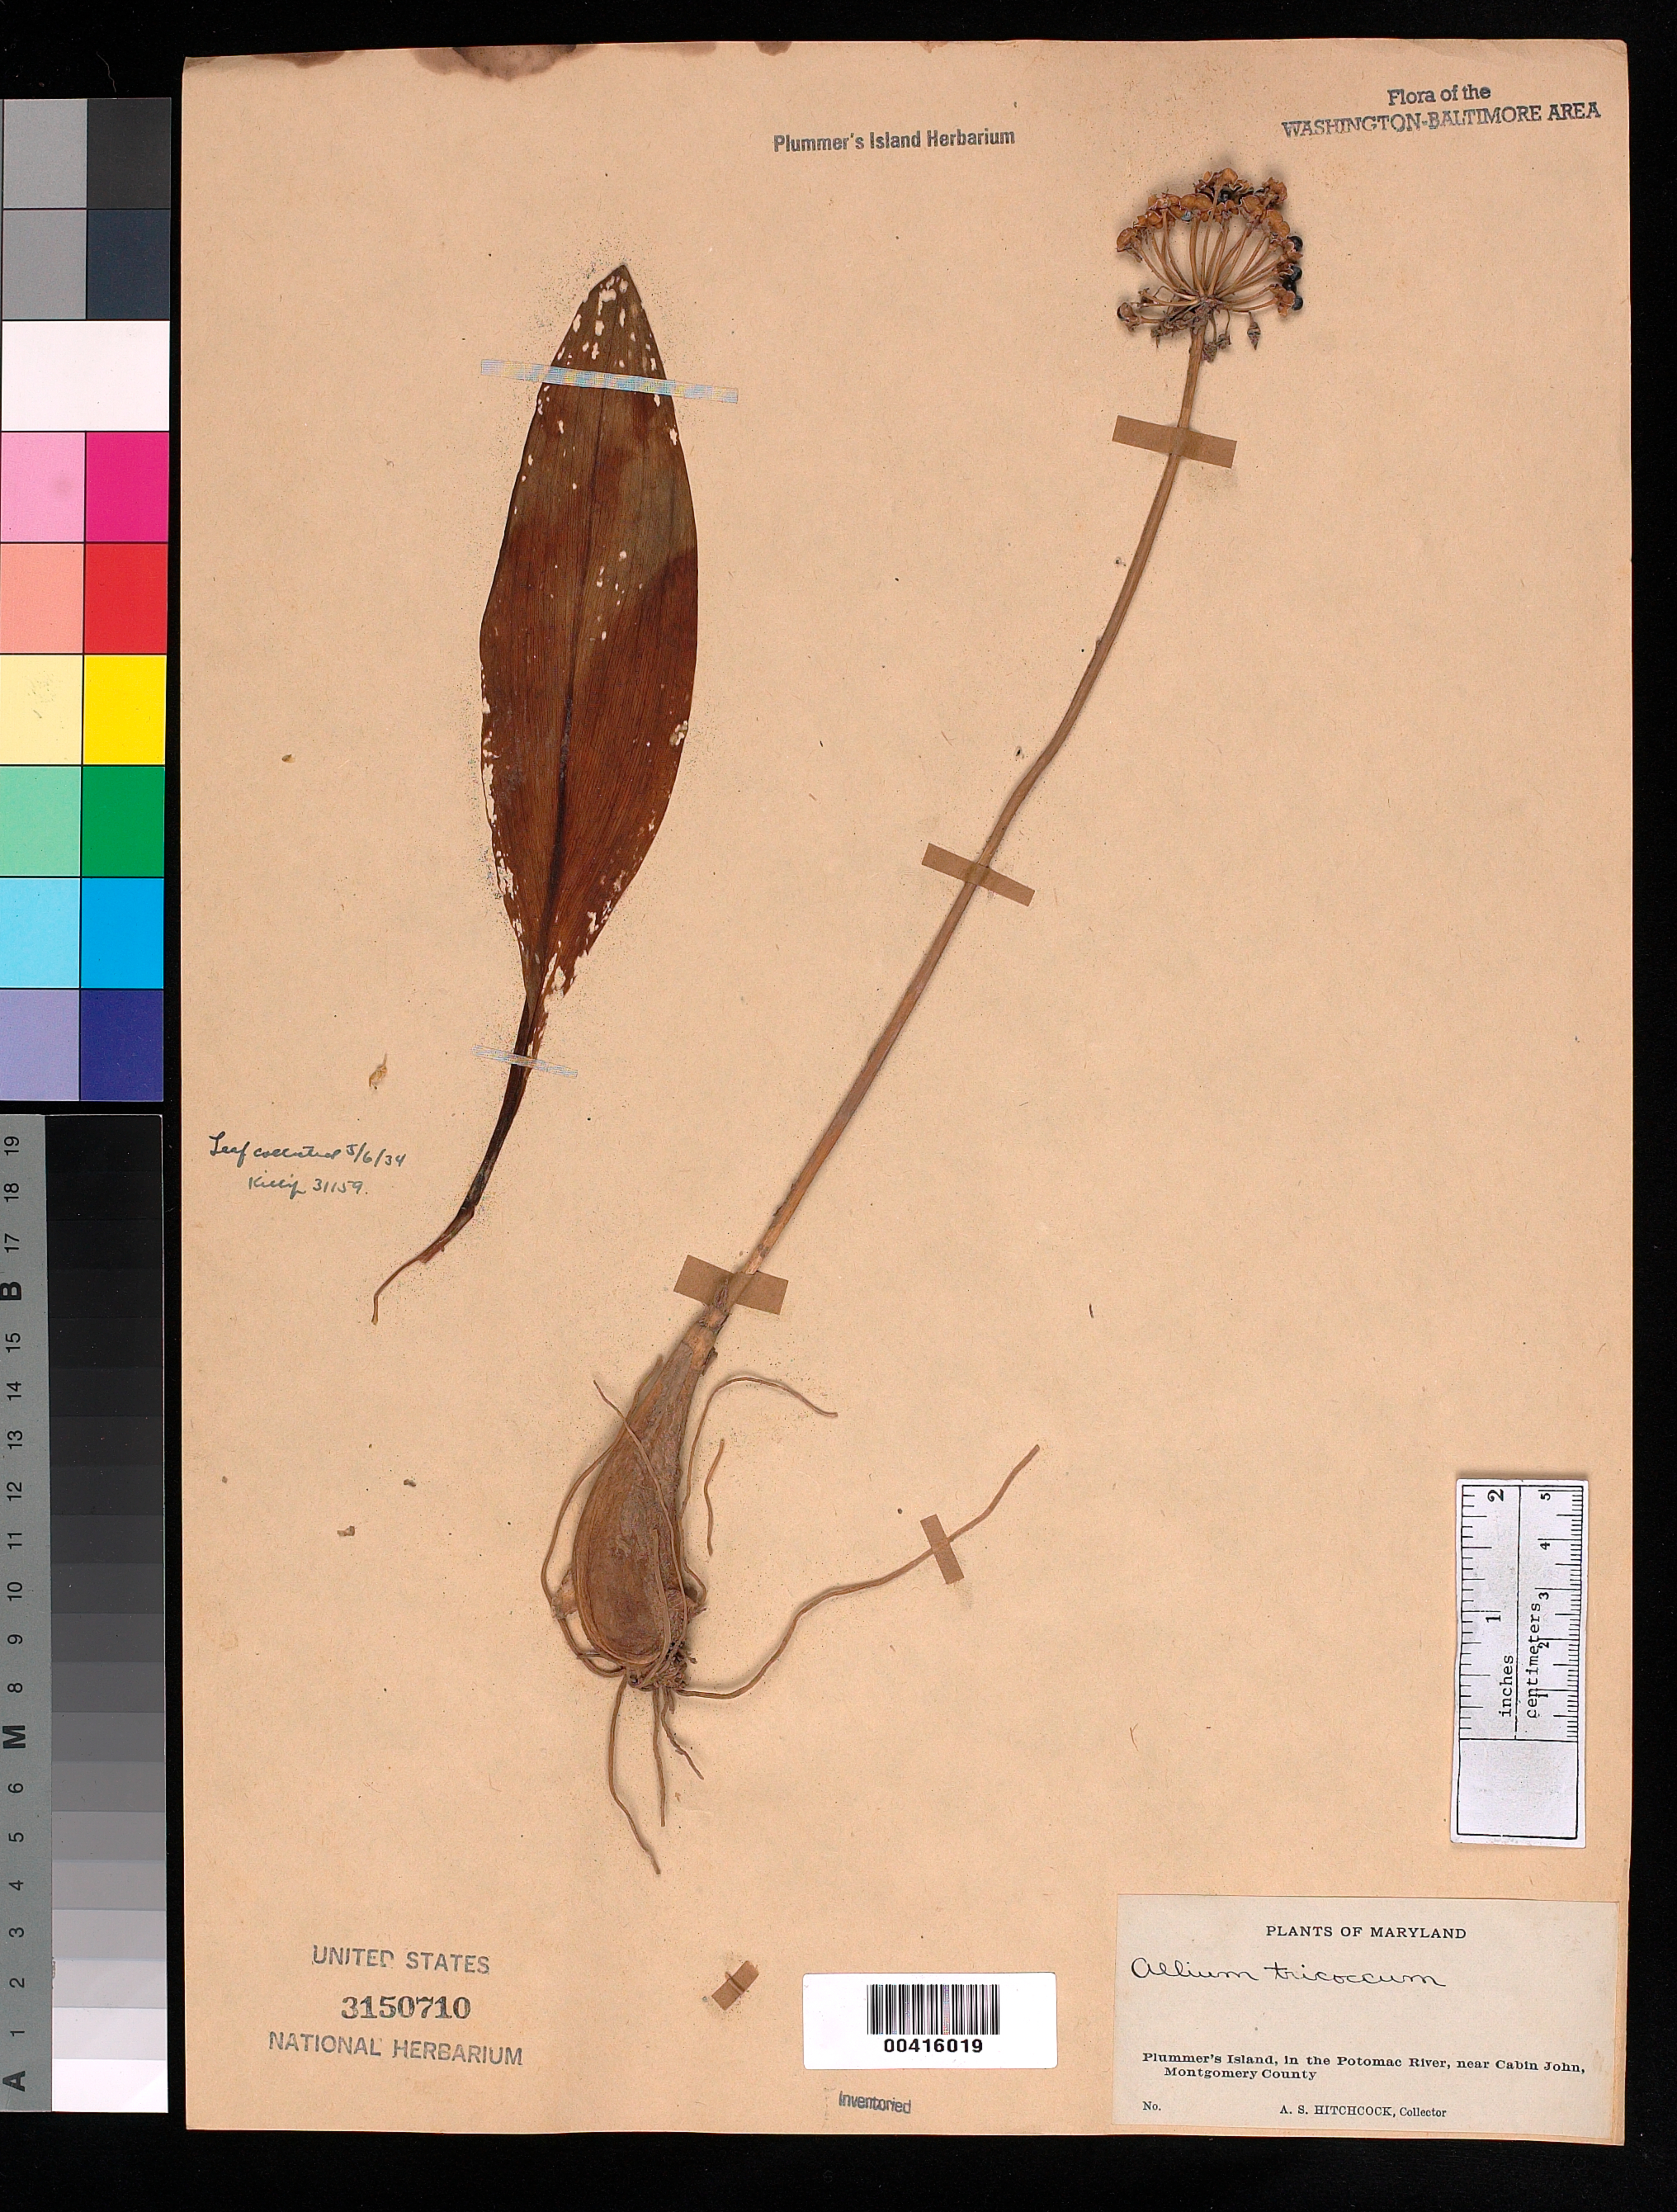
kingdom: Plantae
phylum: Tracheophyta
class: Liliopsida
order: Asparagales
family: Amaryllidaceae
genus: Allium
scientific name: Allium tricoccum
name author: Aiton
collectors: A. S. Hitchcock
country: United States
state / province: Maryland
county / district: Montgomery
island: Plummers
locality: Plummer's Island C. & O. Canal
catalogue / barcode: US 3150710